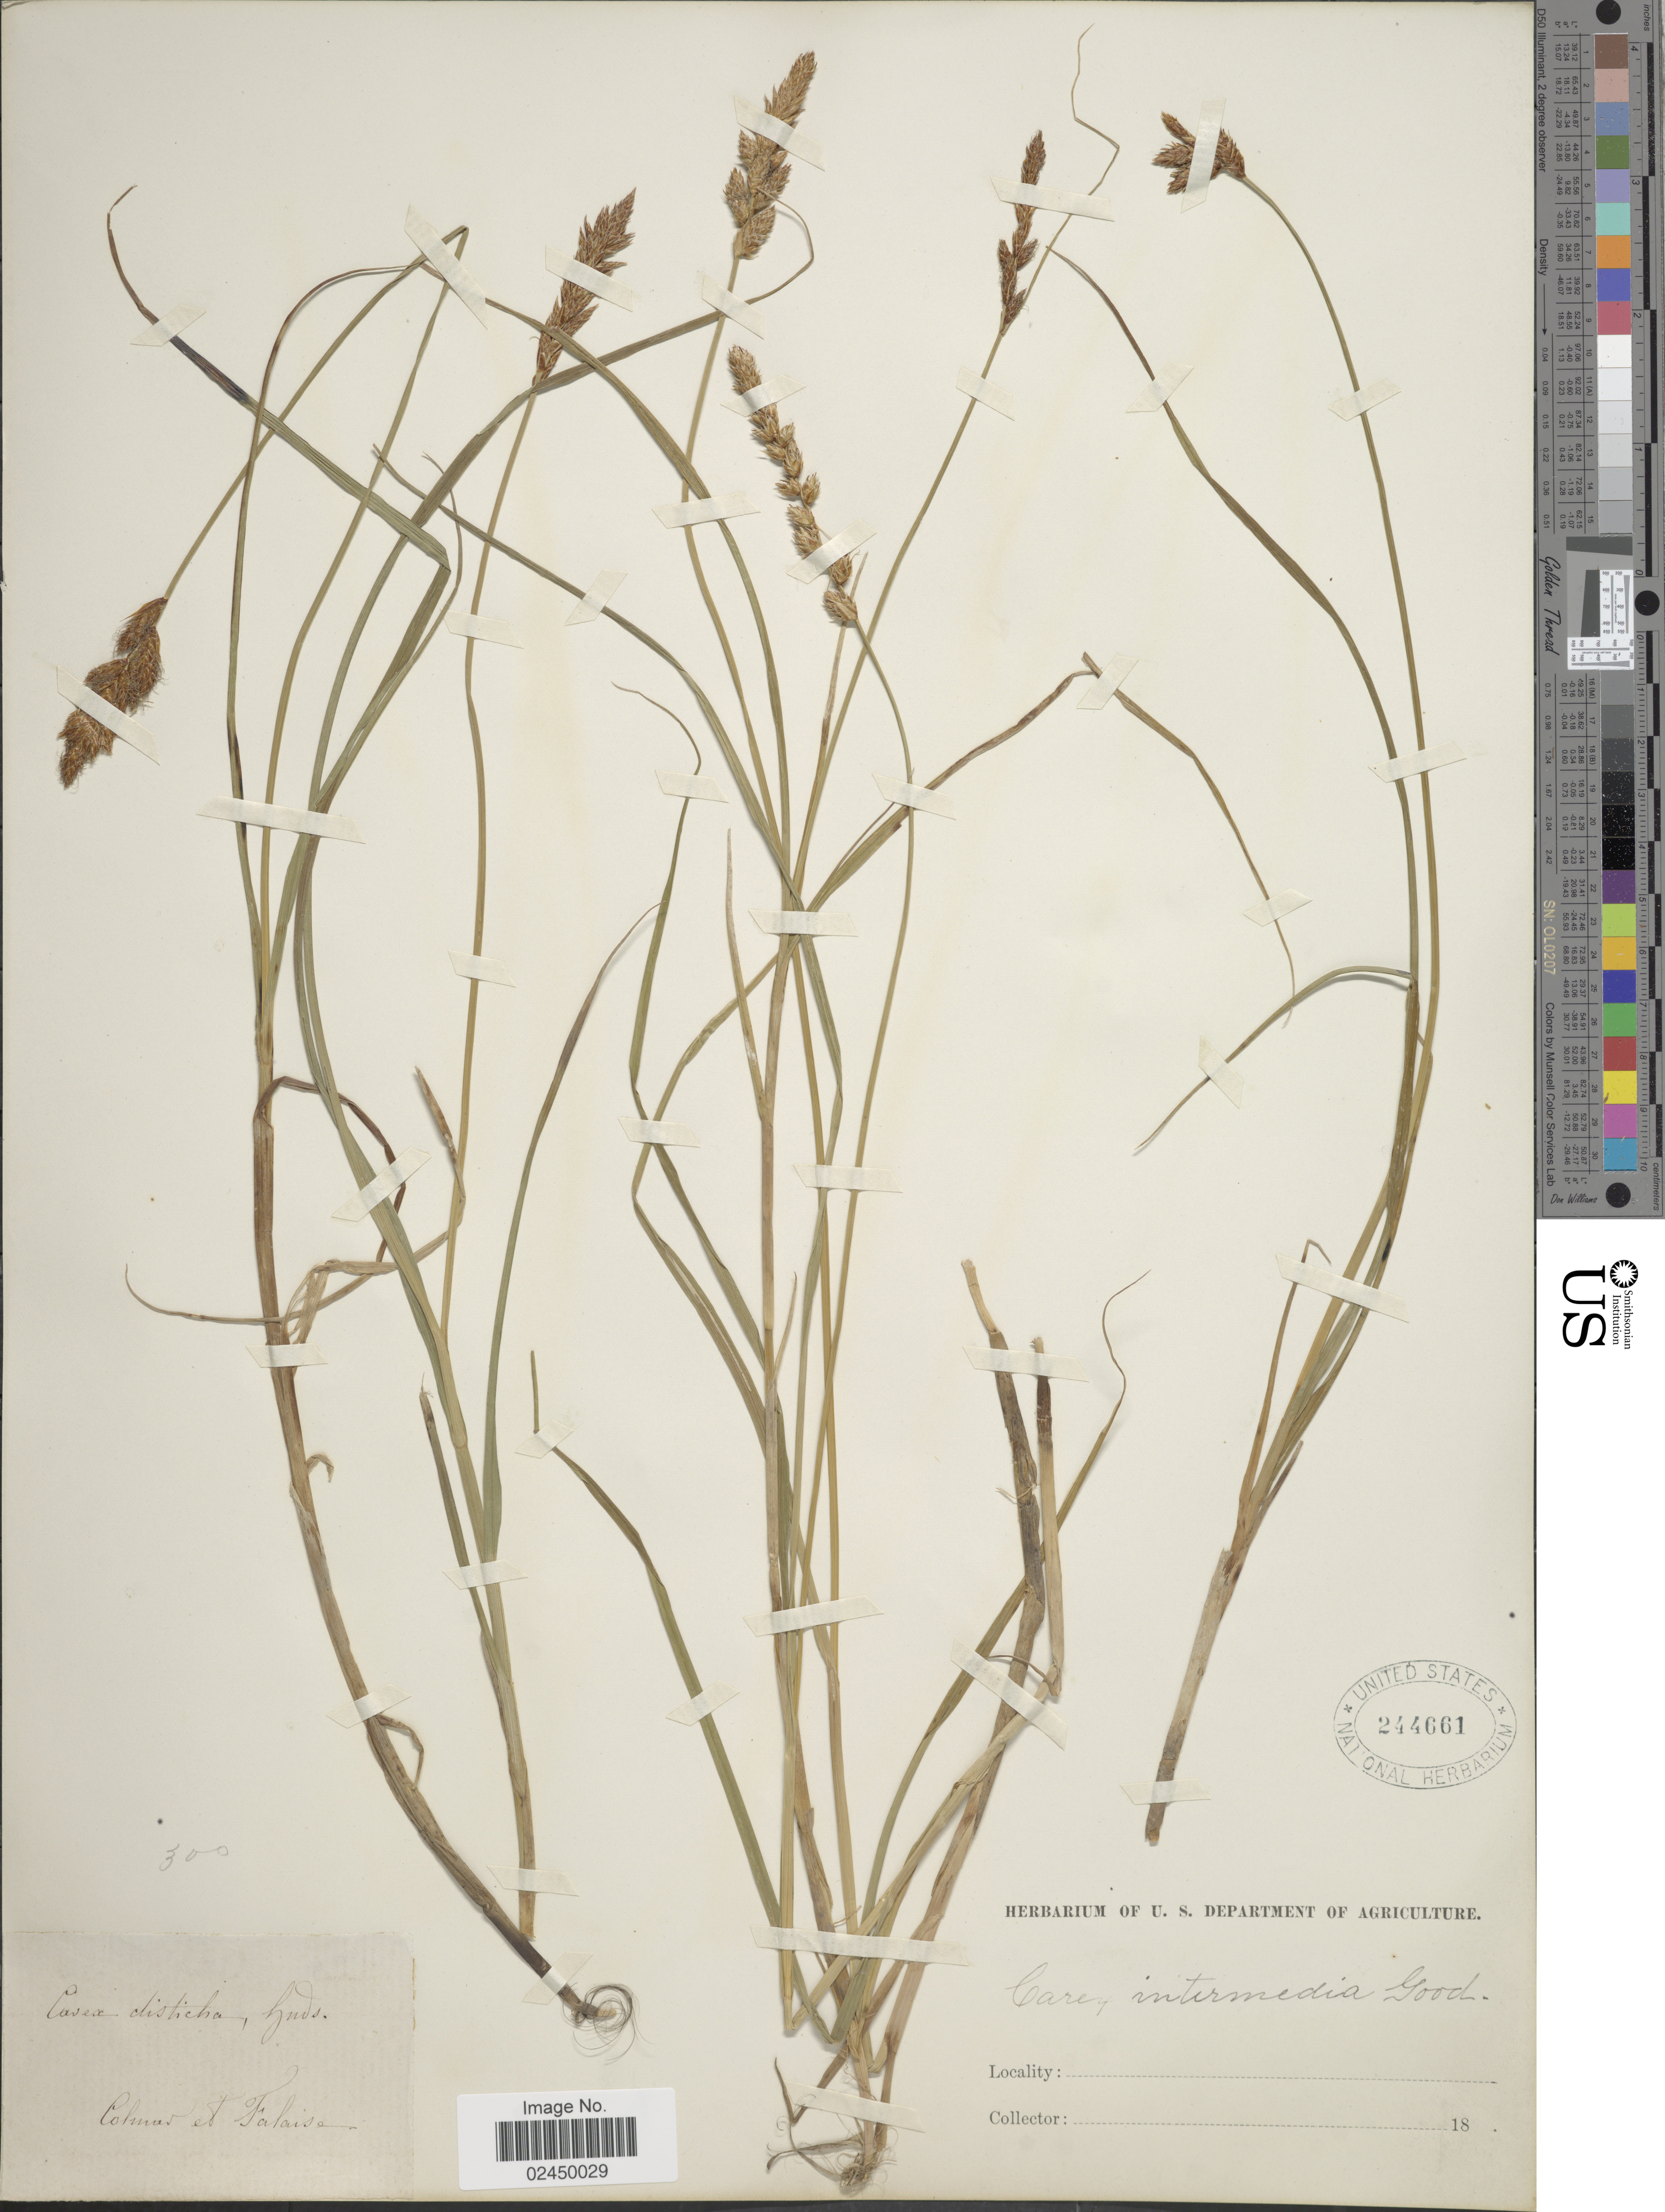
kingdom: Plantae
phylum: Tracheophyta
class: Liliopsida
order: Poales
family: Cyperaceae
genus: Carex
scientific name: Carex disticha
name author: Huds.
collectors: ex herb. U. S. Department of Agriculture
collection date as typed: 18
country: France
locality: Colmus et Falaise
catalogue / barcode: US 244661